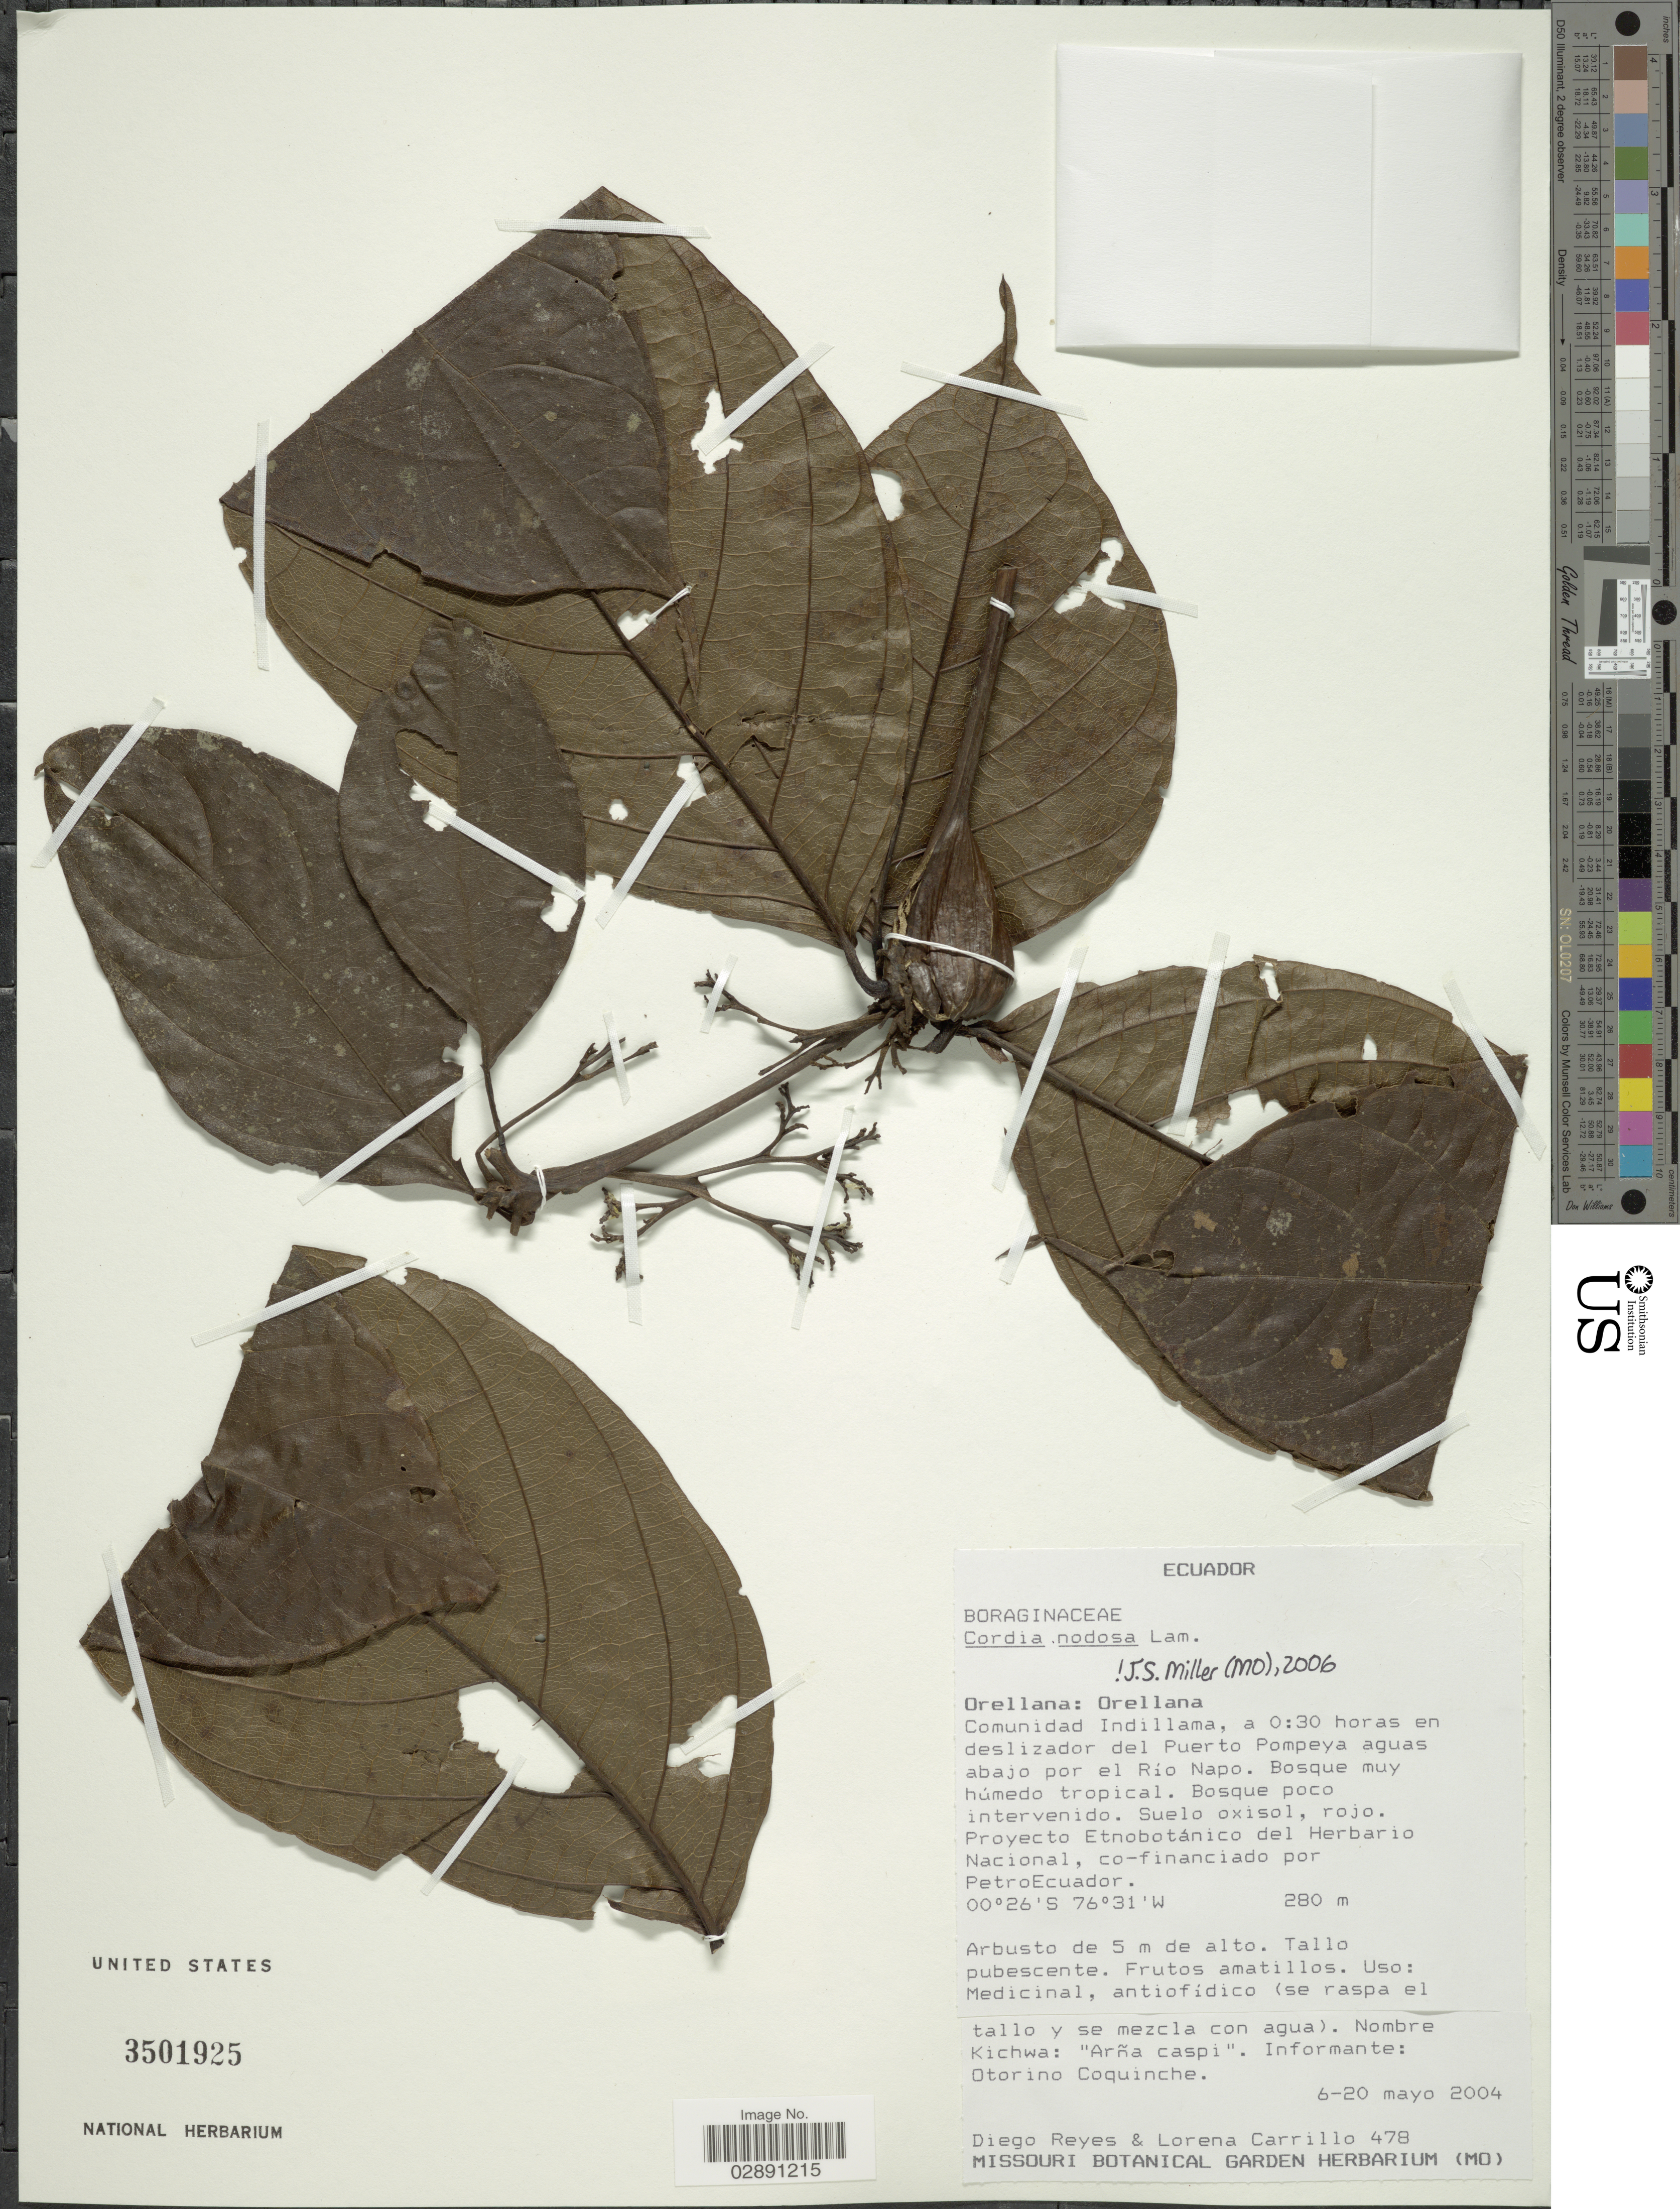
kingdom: Plantae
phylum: Tracheophyta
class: Magnoliopsida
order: Boraginales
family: Cordiaceae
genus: Cordia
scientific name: Cordia nodosa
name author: Lam.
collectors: D. Reyes & L. Carrillo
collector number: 478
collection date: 2004-05-06/2004-05-20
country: Ecuador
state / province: Orellana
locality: Orellana. Comunidad Indillam, a 0:30 horas en deslizador por el Río Napo.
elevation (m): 280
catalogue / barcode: US 3501925